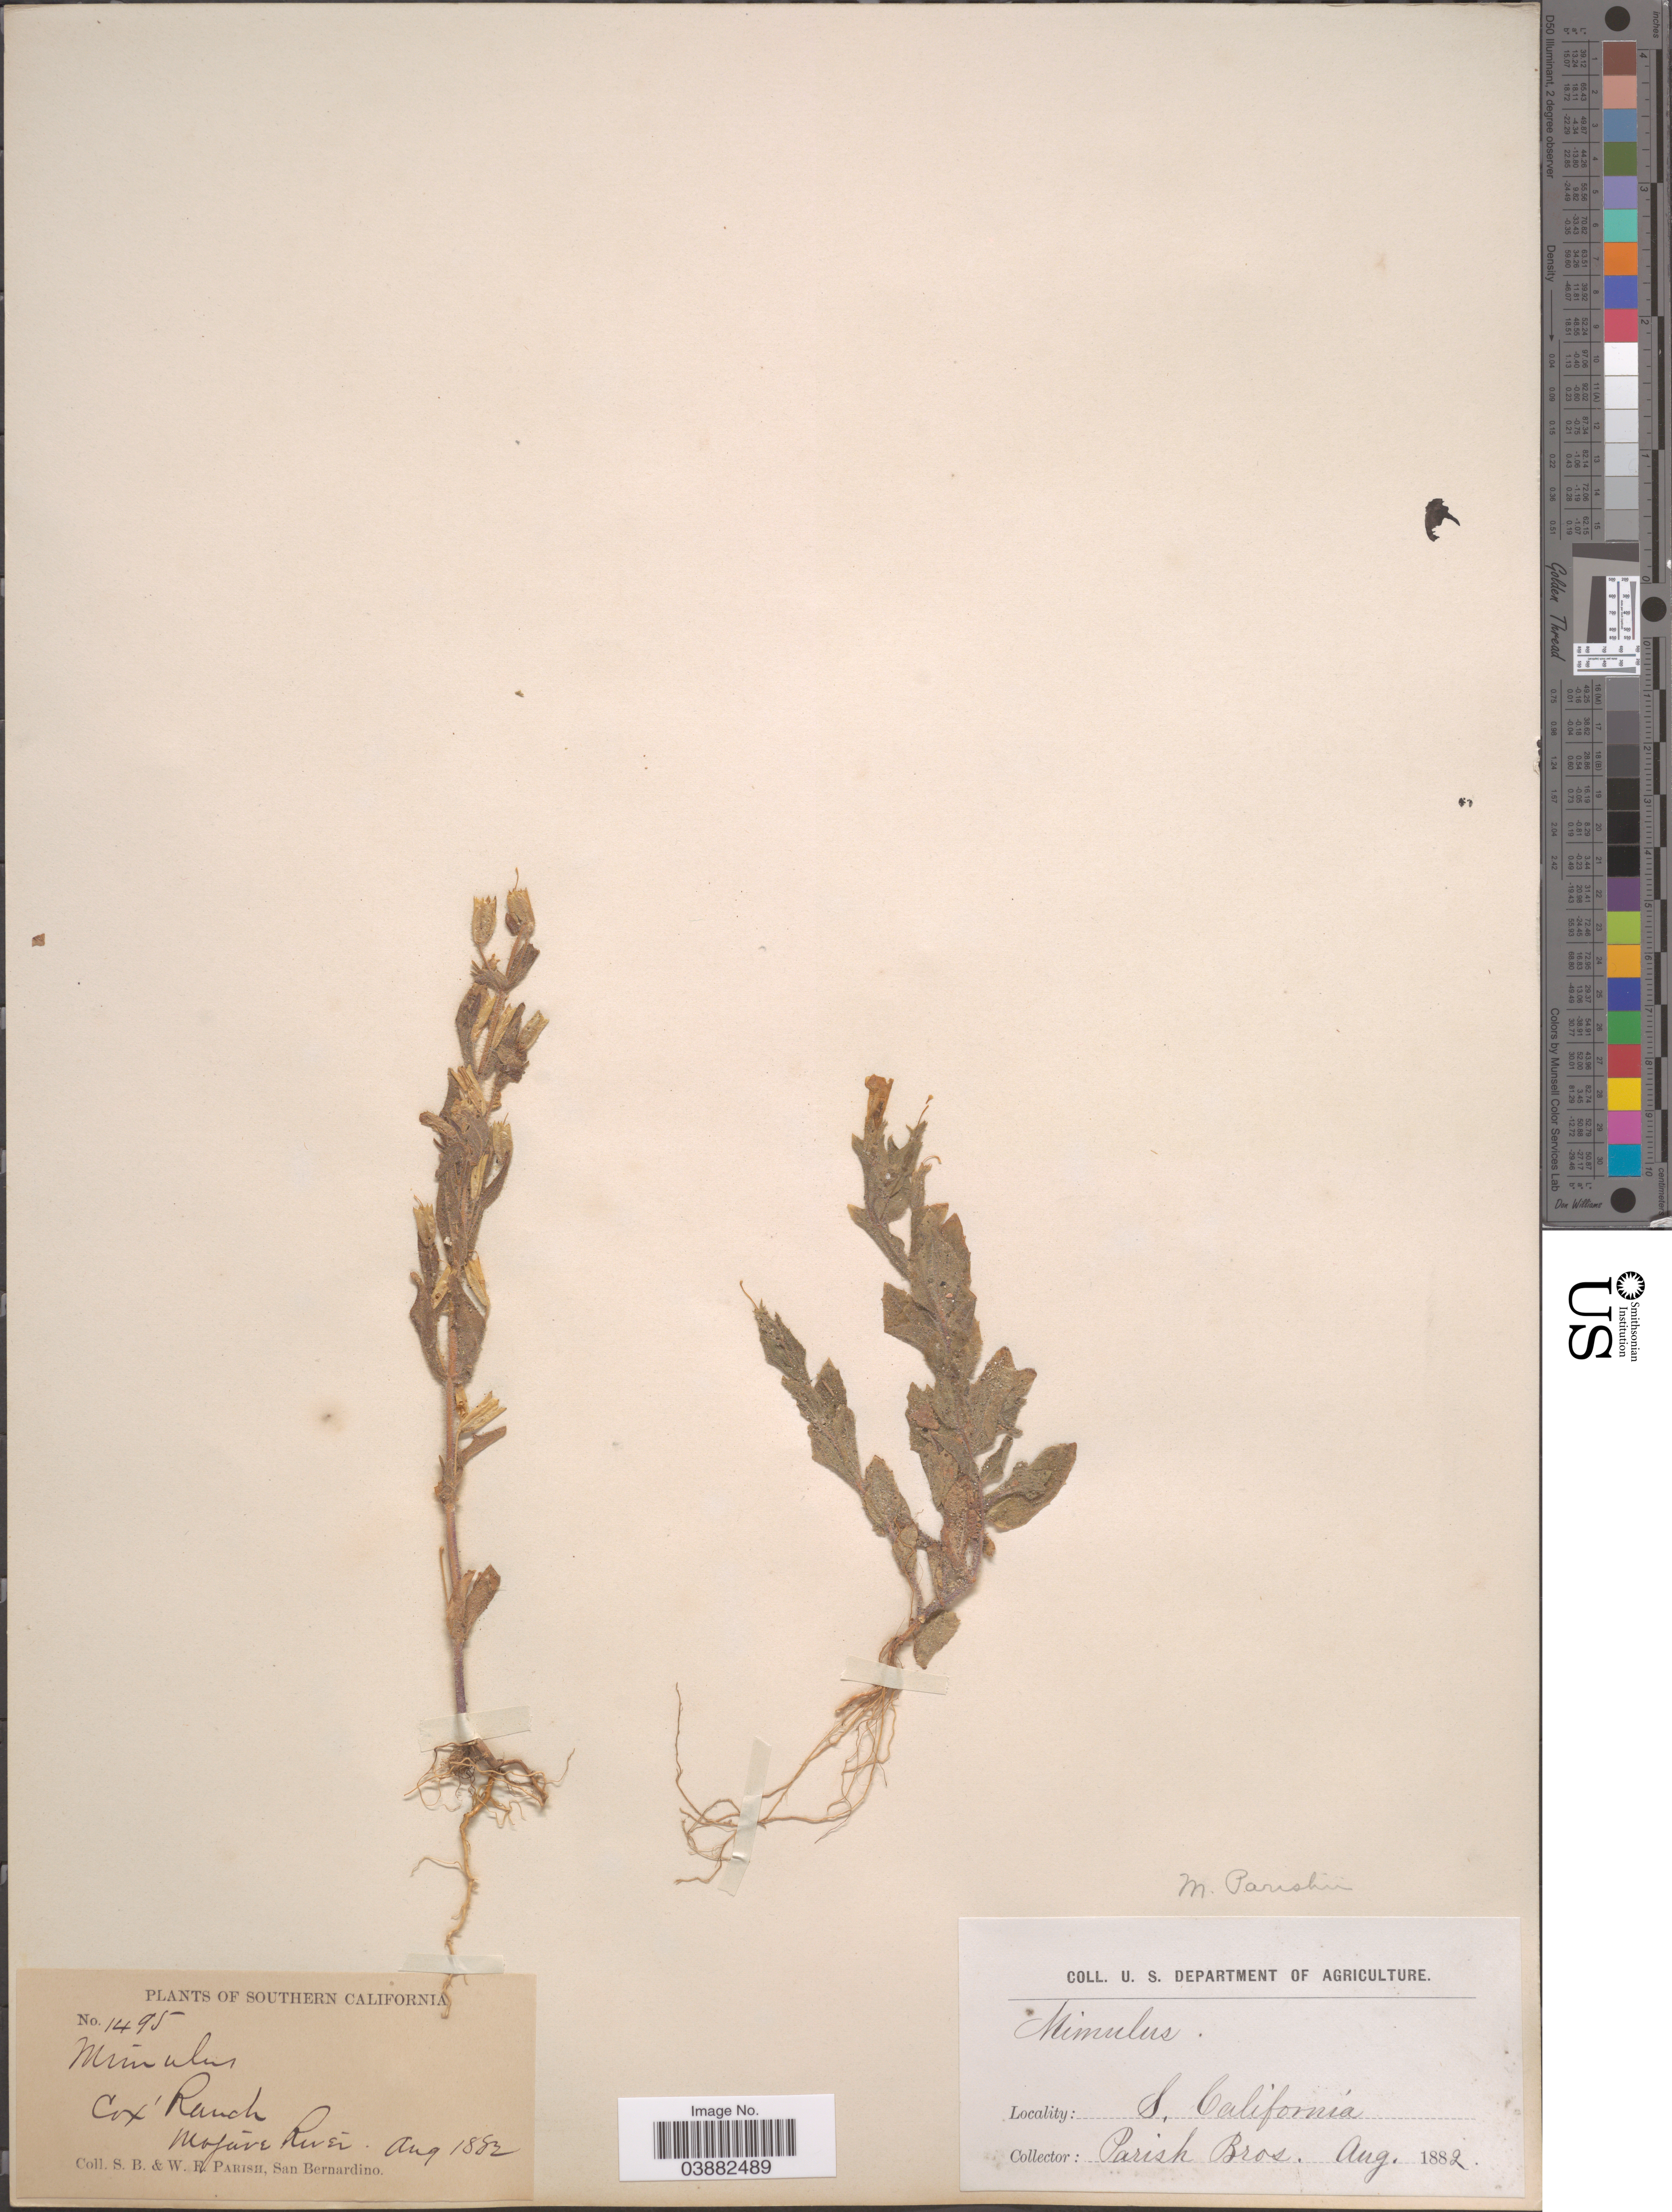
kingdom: Plantae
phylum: Tracheophyta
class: Magnoliopsida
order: Lamiales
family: Phrymaceae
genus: Mimulus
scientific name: Mimulus parishii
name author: Greene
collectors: S. B. Parish & W. F. Parish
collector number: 1495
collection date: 1882-08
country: United States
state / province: California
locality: Southern California. Cox Ranch. Mojave River.